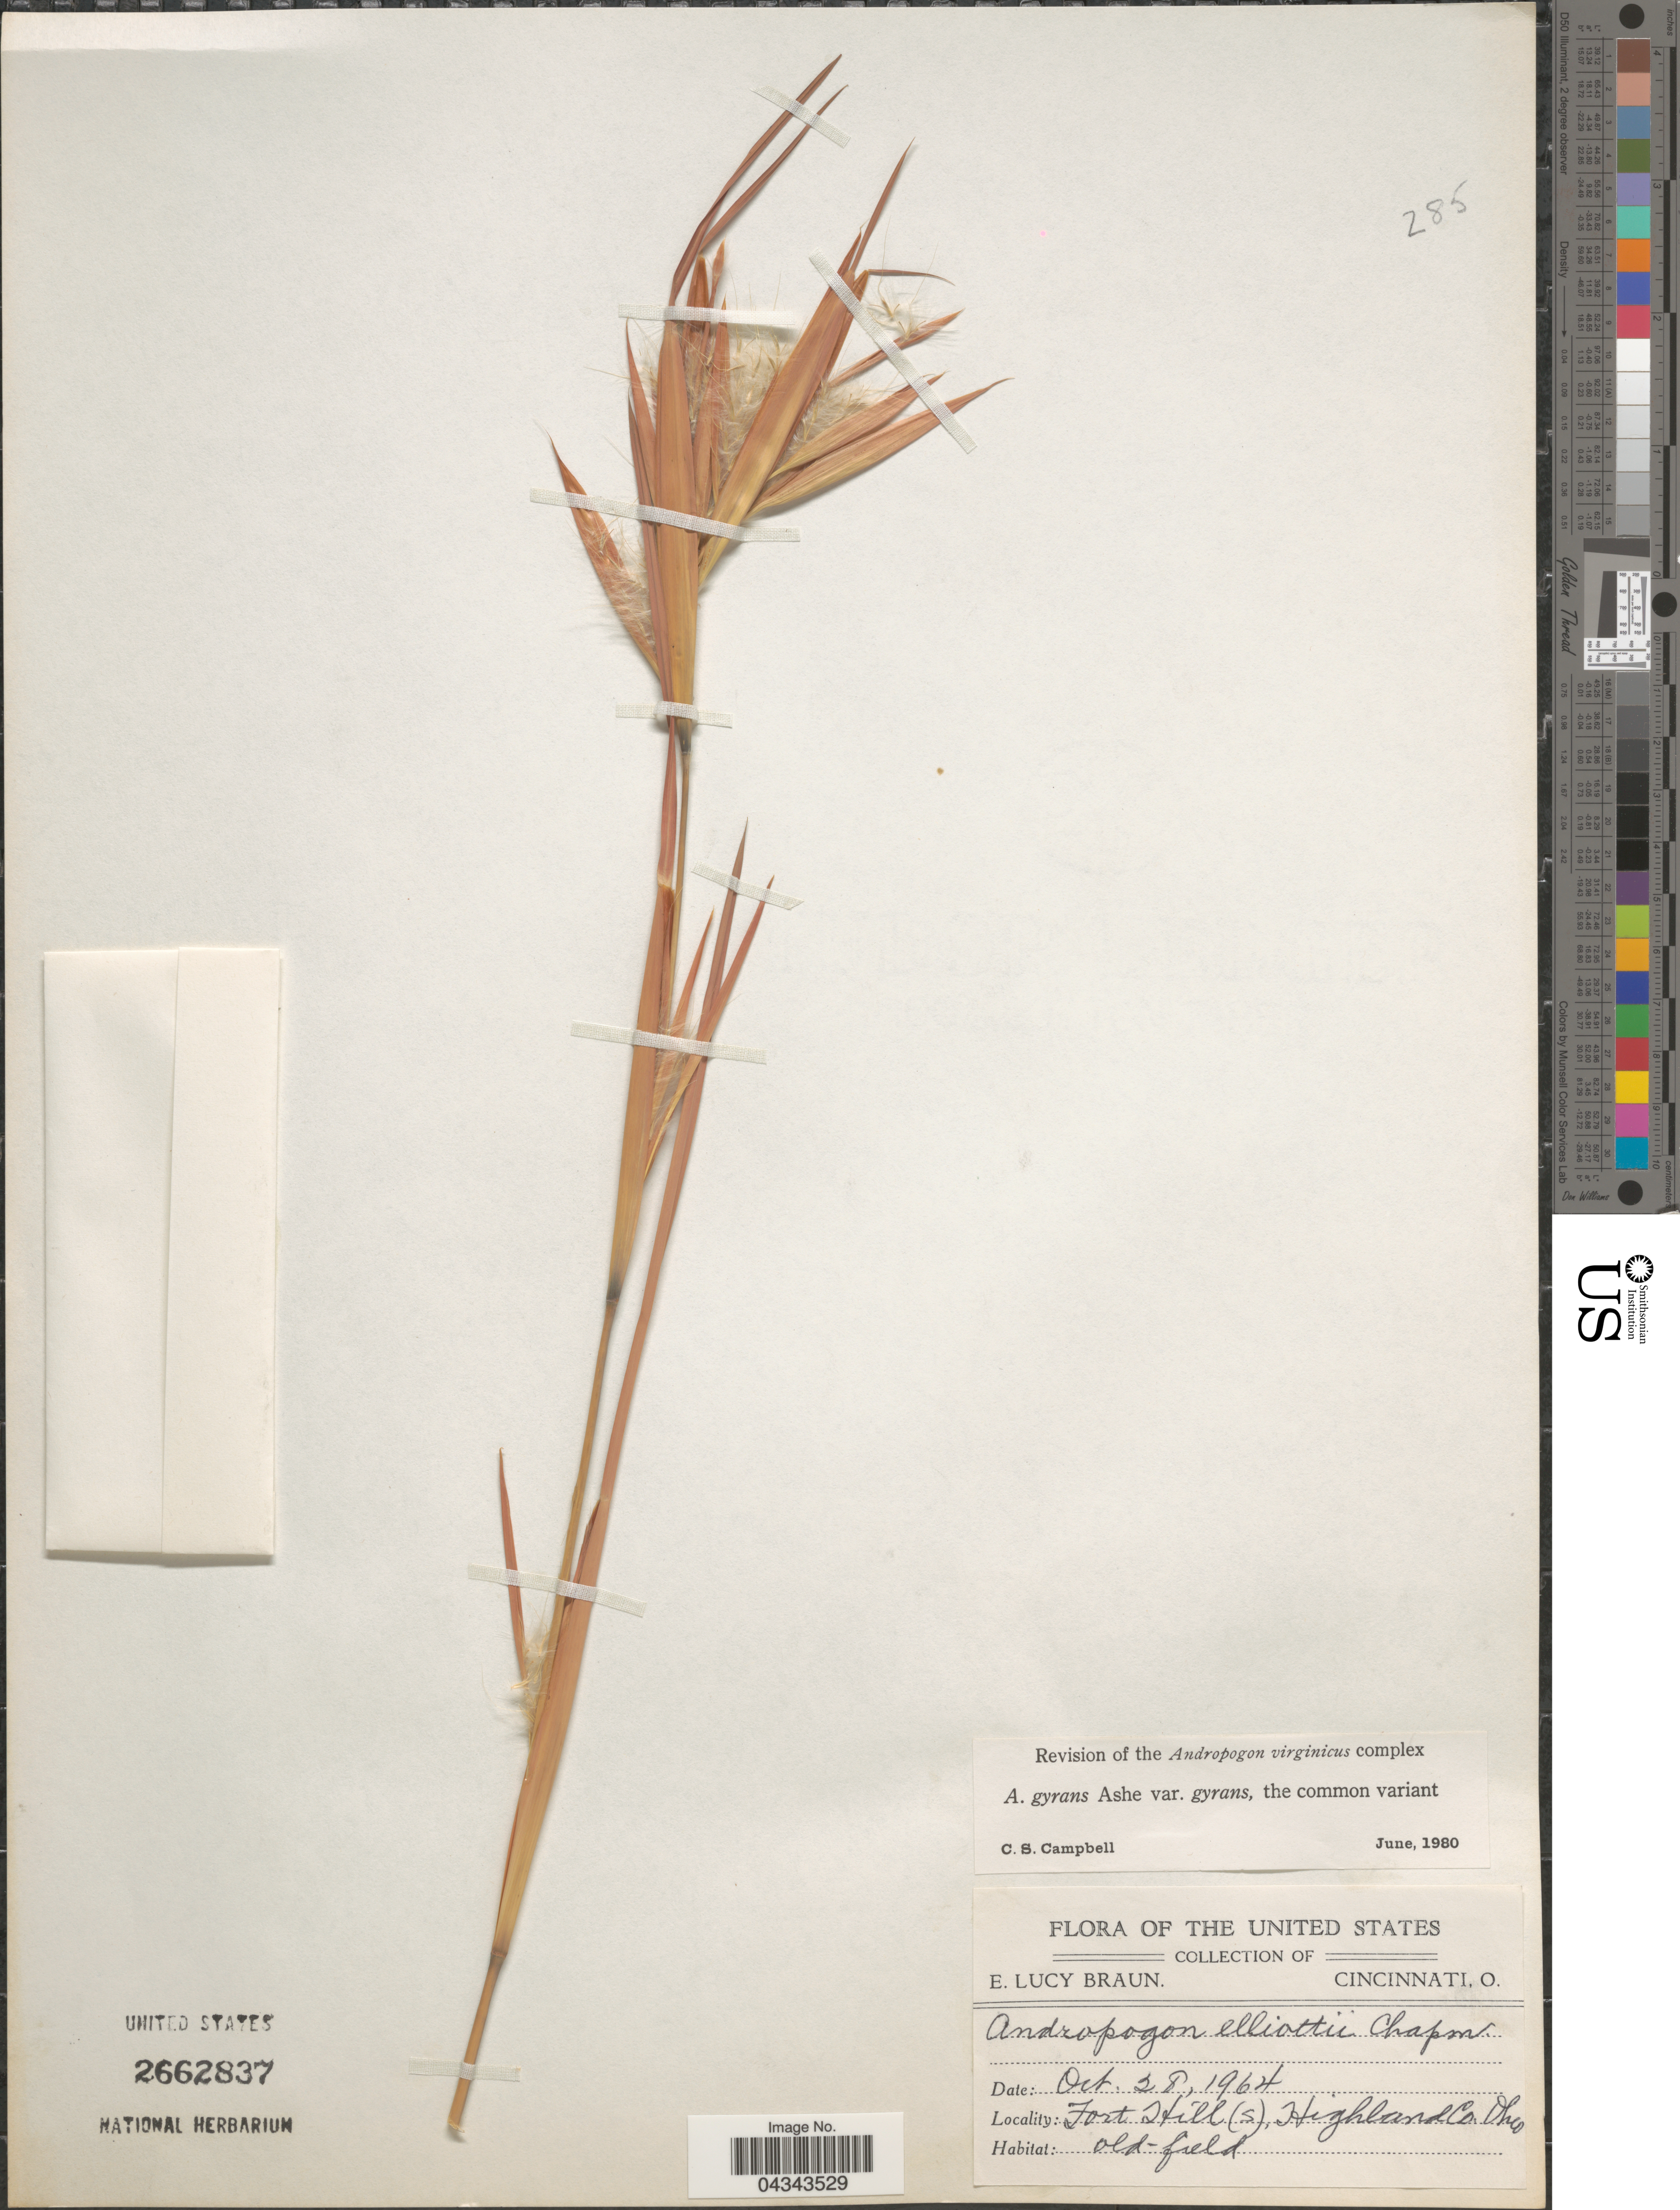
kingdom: Plantae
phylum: Tracheophyta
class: Liliopsida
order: Poales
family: Poaceae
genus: Andropogon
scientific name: Andropogon gyrans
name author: Ashe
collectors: E. L. Braun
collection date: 1964-10-28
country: United States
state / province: Ohio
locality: Fort Hill (S), Highland Co.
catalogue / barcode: US 2662837